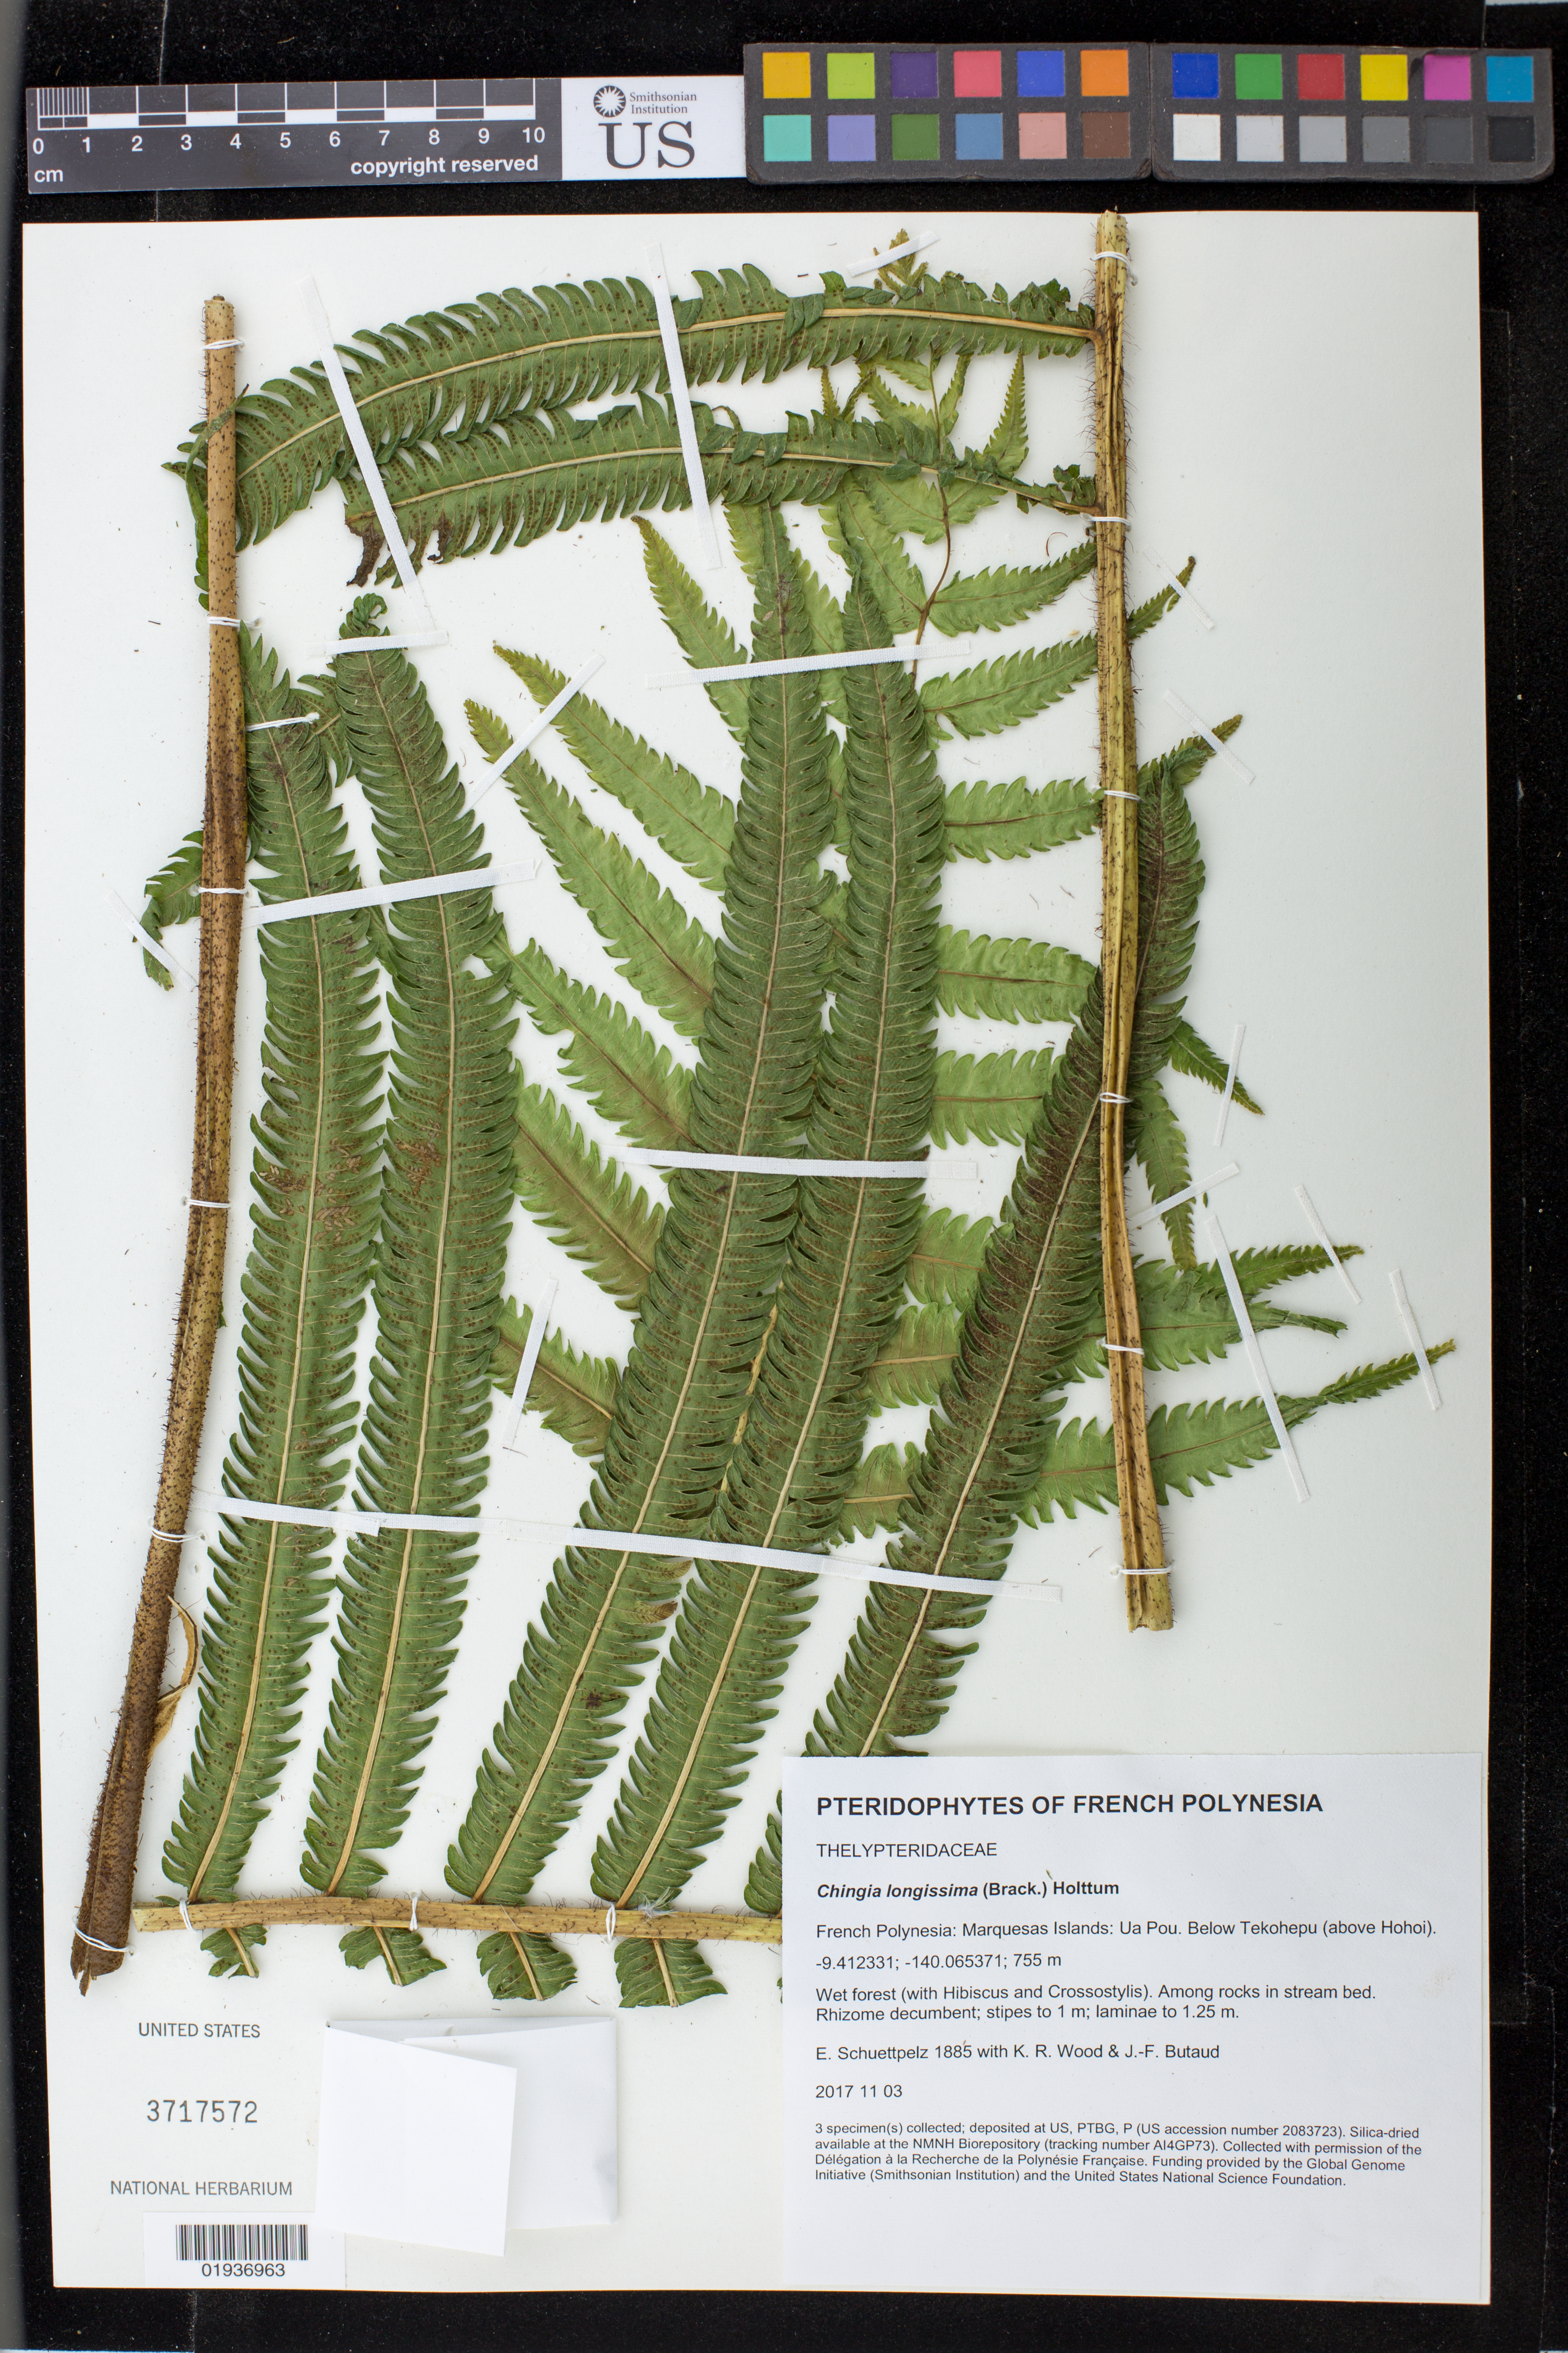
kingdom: Plantae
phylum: Tracheophyta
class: Polypodiopsida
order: Polypodiales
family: Thelypteridaceae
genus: Chingia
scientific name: Chingia longissima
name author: (Brack.) Holttum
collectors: E. Schuettpelz, K. R. Wood & J. -F. Butaud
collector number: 1885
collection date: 2017-11-03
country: French Polynesia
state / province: Marquesas Islands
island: Ua Pou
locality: Below Tekohepu (above Hohoi).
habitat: Wet forest (with Hibiscus and Crossostylis).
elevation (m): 755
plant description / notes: Collected with permission of the Délégation à la Recherche de la Polynésie Française. Funding provided by the Global Genome Initiative (Smithsonian Institution) and the United States National Science Foundation. Silica dried tissue stored at AI4GP73 in the NMNH Biorepository, Smithsonian Institution.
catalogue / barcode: US 3717572